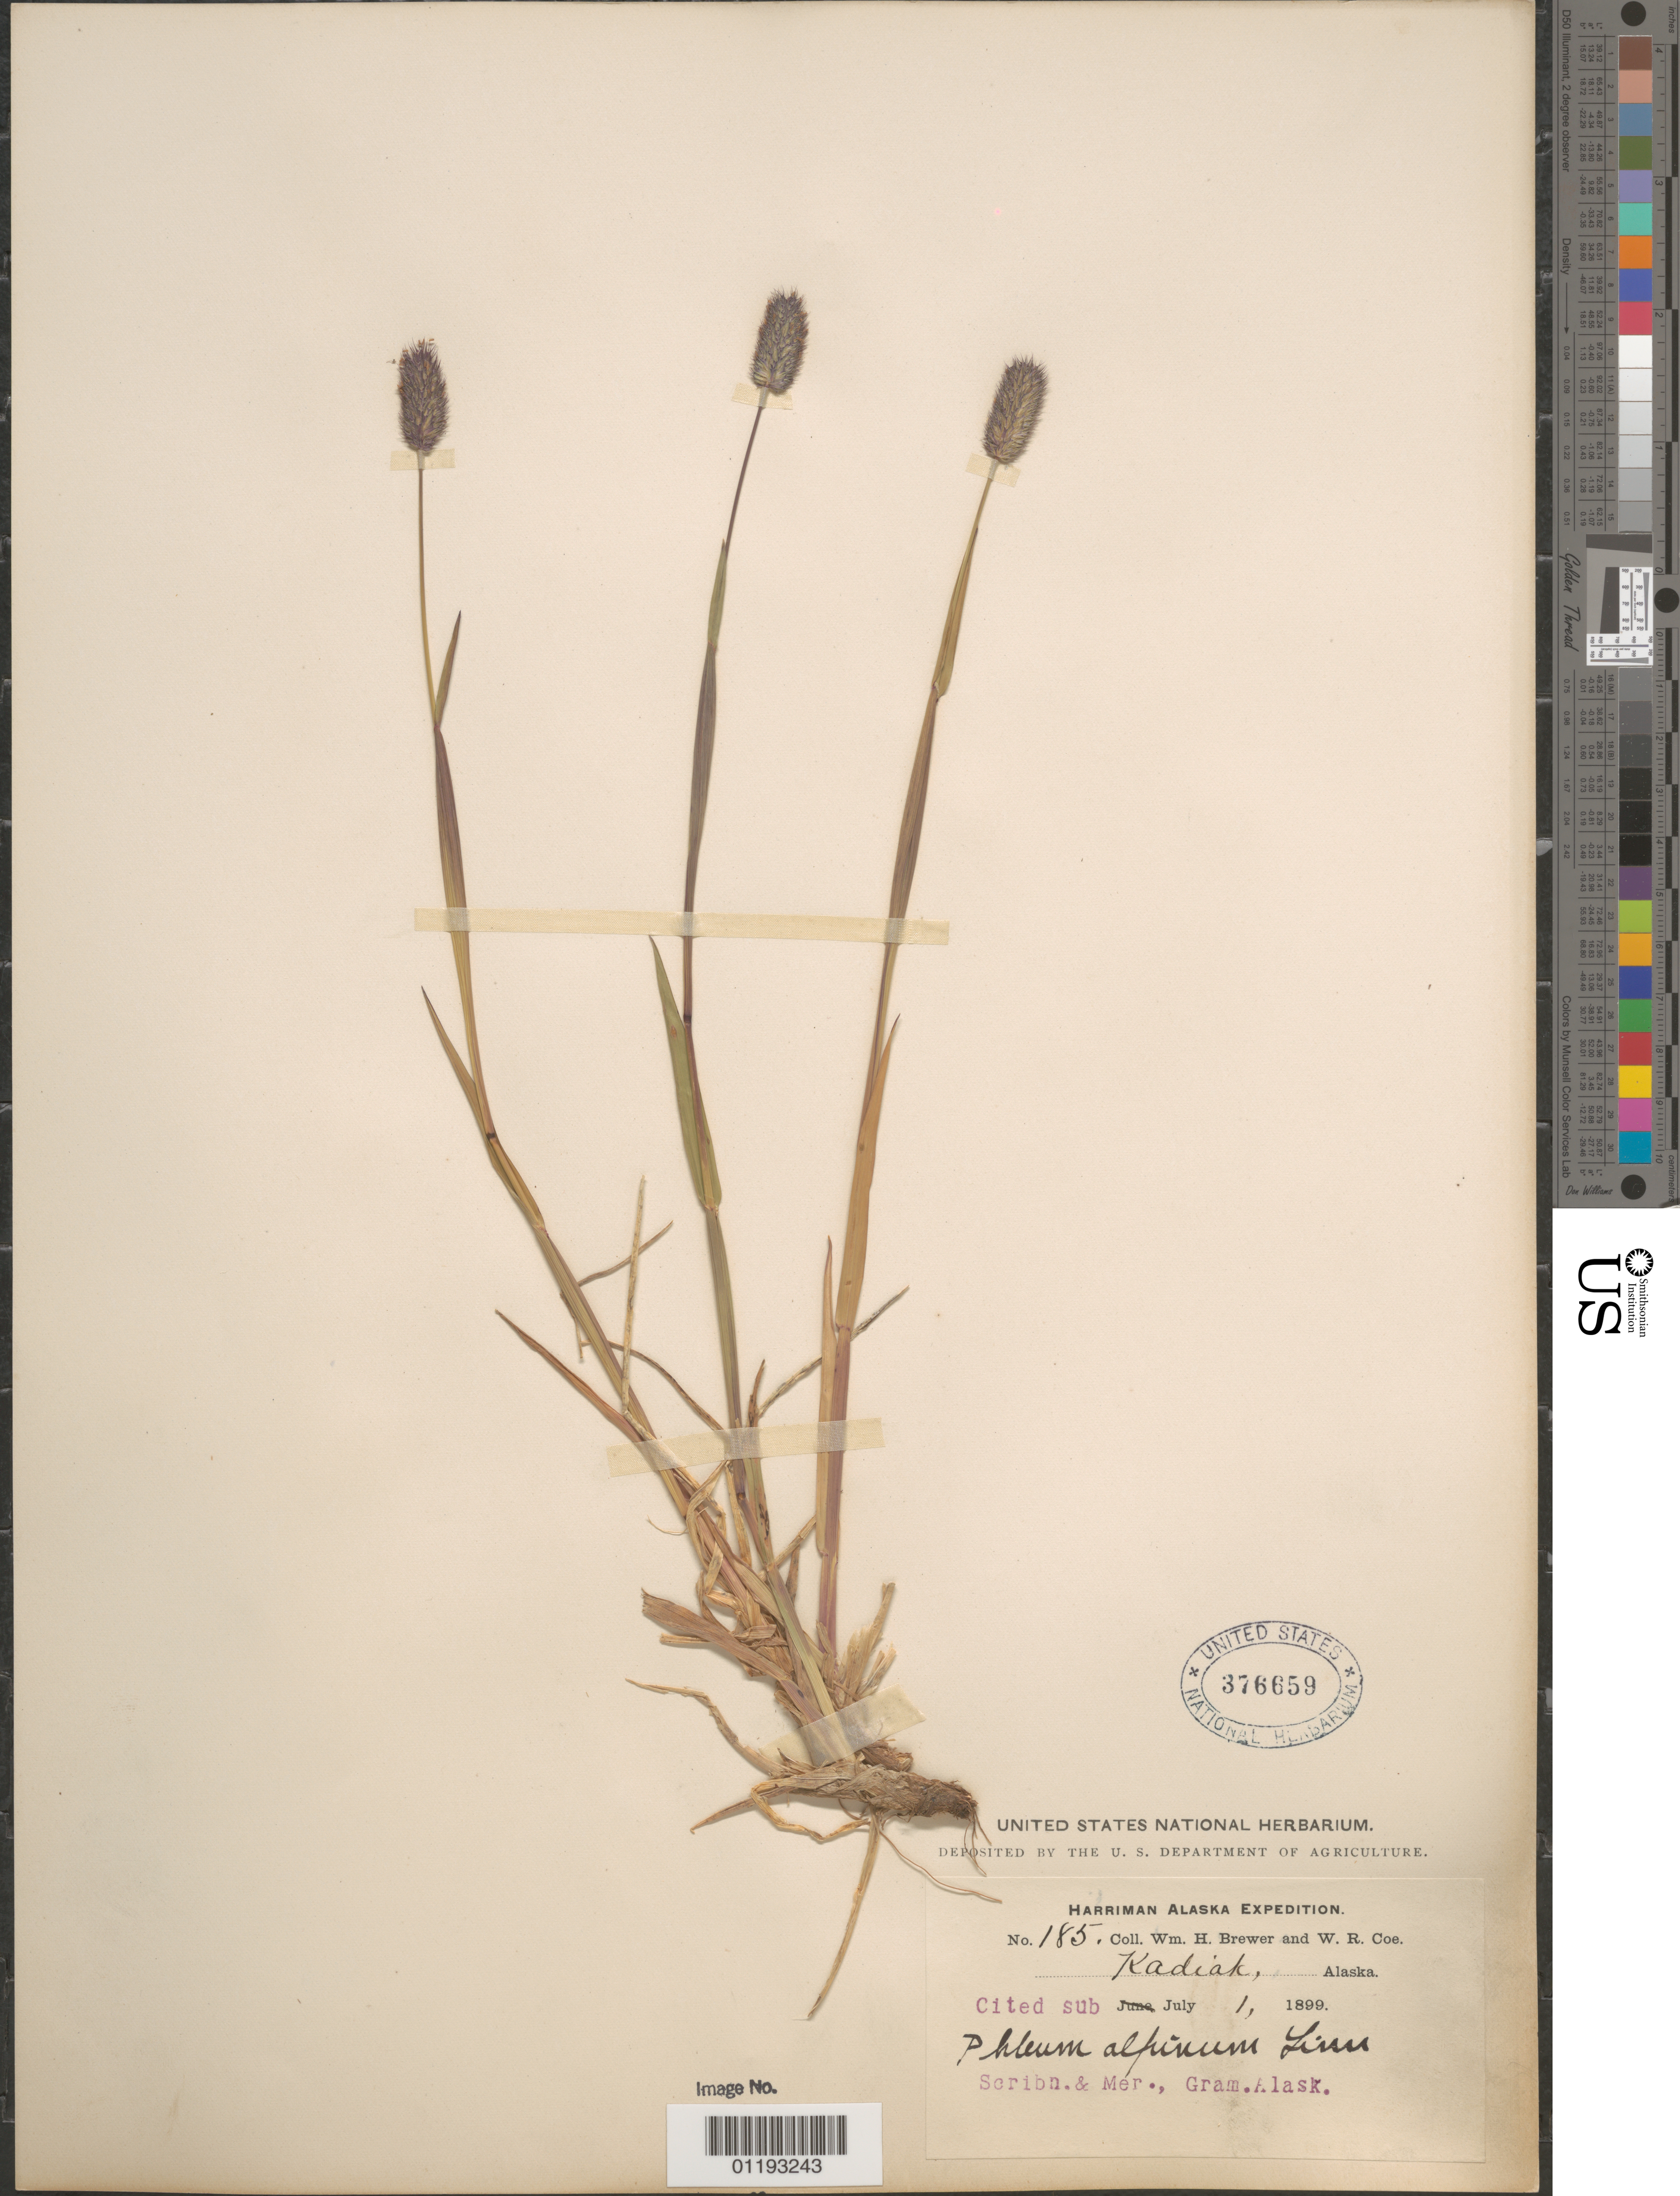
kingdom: Plantae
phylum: Tracheophyta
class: Liliopsida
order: Poales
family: Poaceae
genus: Phleum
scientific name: Phleum alpinum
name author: L.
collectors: W. H. Brewer & W. Coe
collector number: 185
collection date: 1899-07-01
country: United States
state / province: Alaska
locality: Kadiak.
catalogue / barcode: US 376659